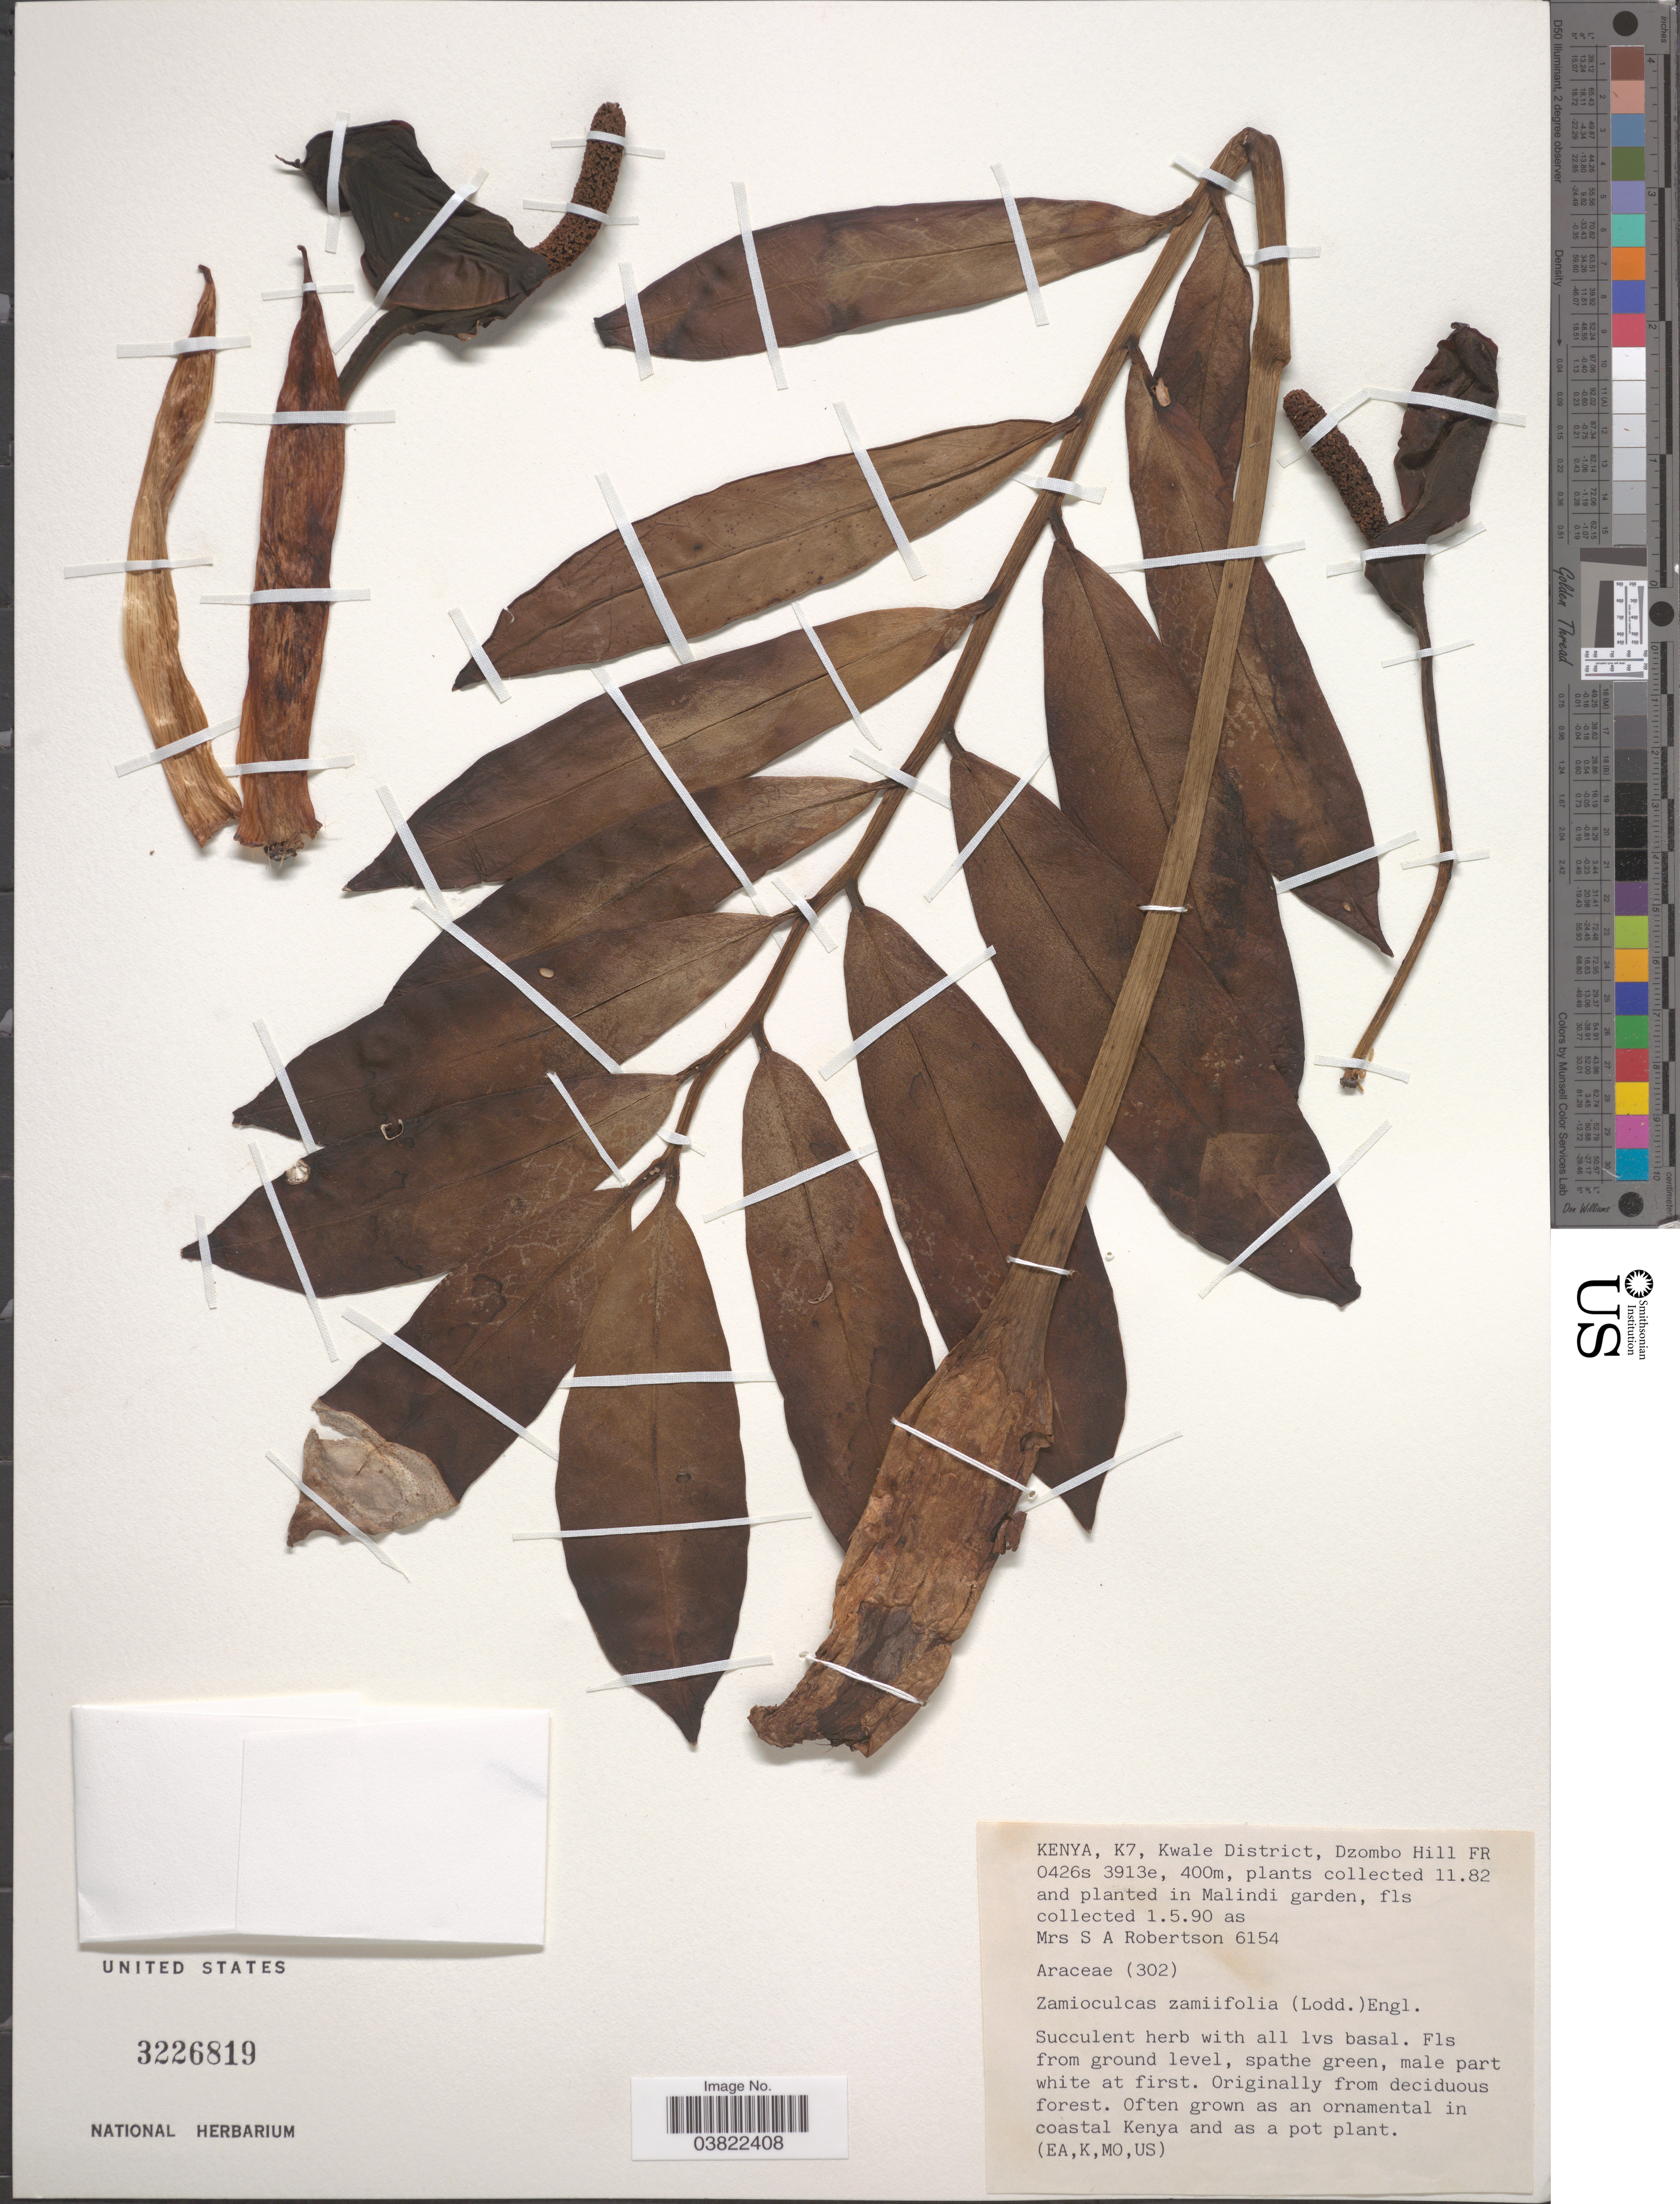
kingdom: Plantae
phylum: Tracheophyta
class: Liliopsida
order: Alismatales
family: Araceae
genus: Zamioculcas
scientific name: Zamioculcas zamiifolia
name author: (Lodd.) Engl.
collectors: S. Robertson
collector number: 6154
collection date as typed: Transcribed d/m/y: 1/5/90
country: Kenya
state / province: Kwale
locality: K7, Kwale District, Dzombo Hill FR. In Malindi garden.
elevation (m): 400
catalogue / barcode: US 3226819